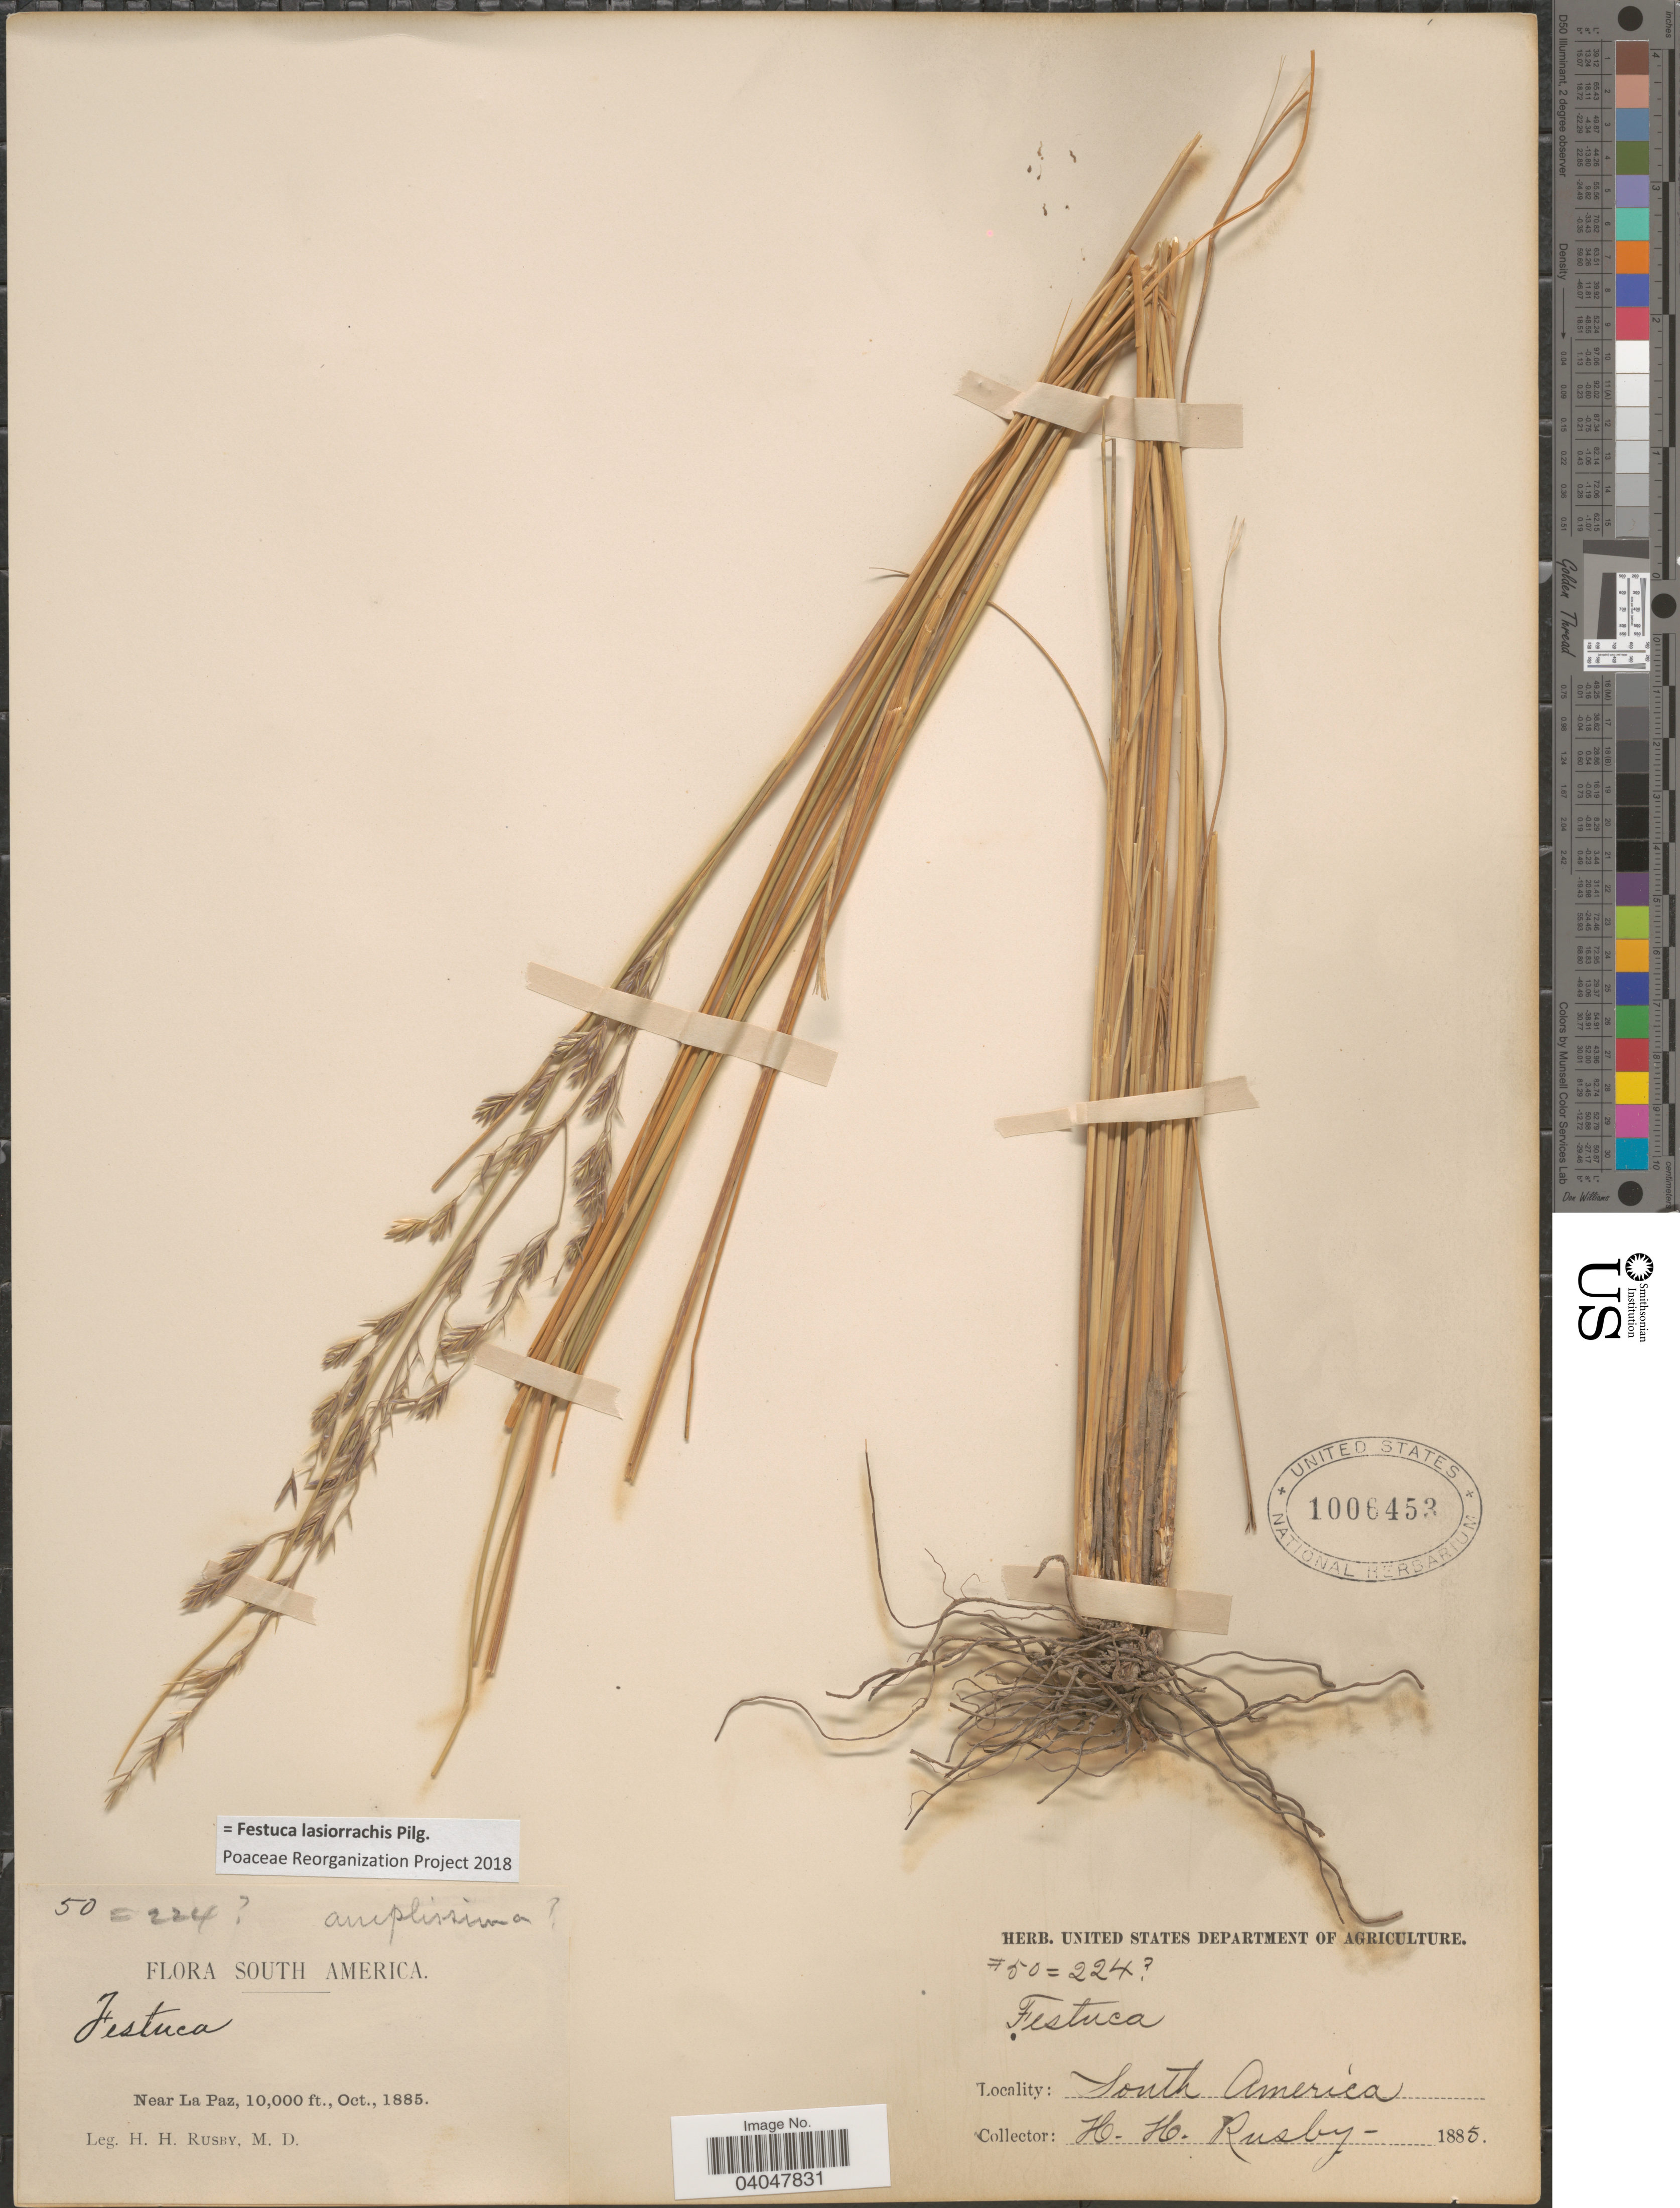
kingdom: Plantae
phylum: Tracheophyta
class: Liliopsida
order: Poales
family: Poaceae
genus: Festuca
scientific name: Festuca lasiorrhachis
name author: Pilg.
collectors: H. H. Rusby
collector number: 50=224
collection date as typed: Oct., 1885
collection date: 1885-10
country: Bolivia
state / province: La Paz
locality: Near La Paz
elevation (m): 3048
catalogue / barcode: US 1006453